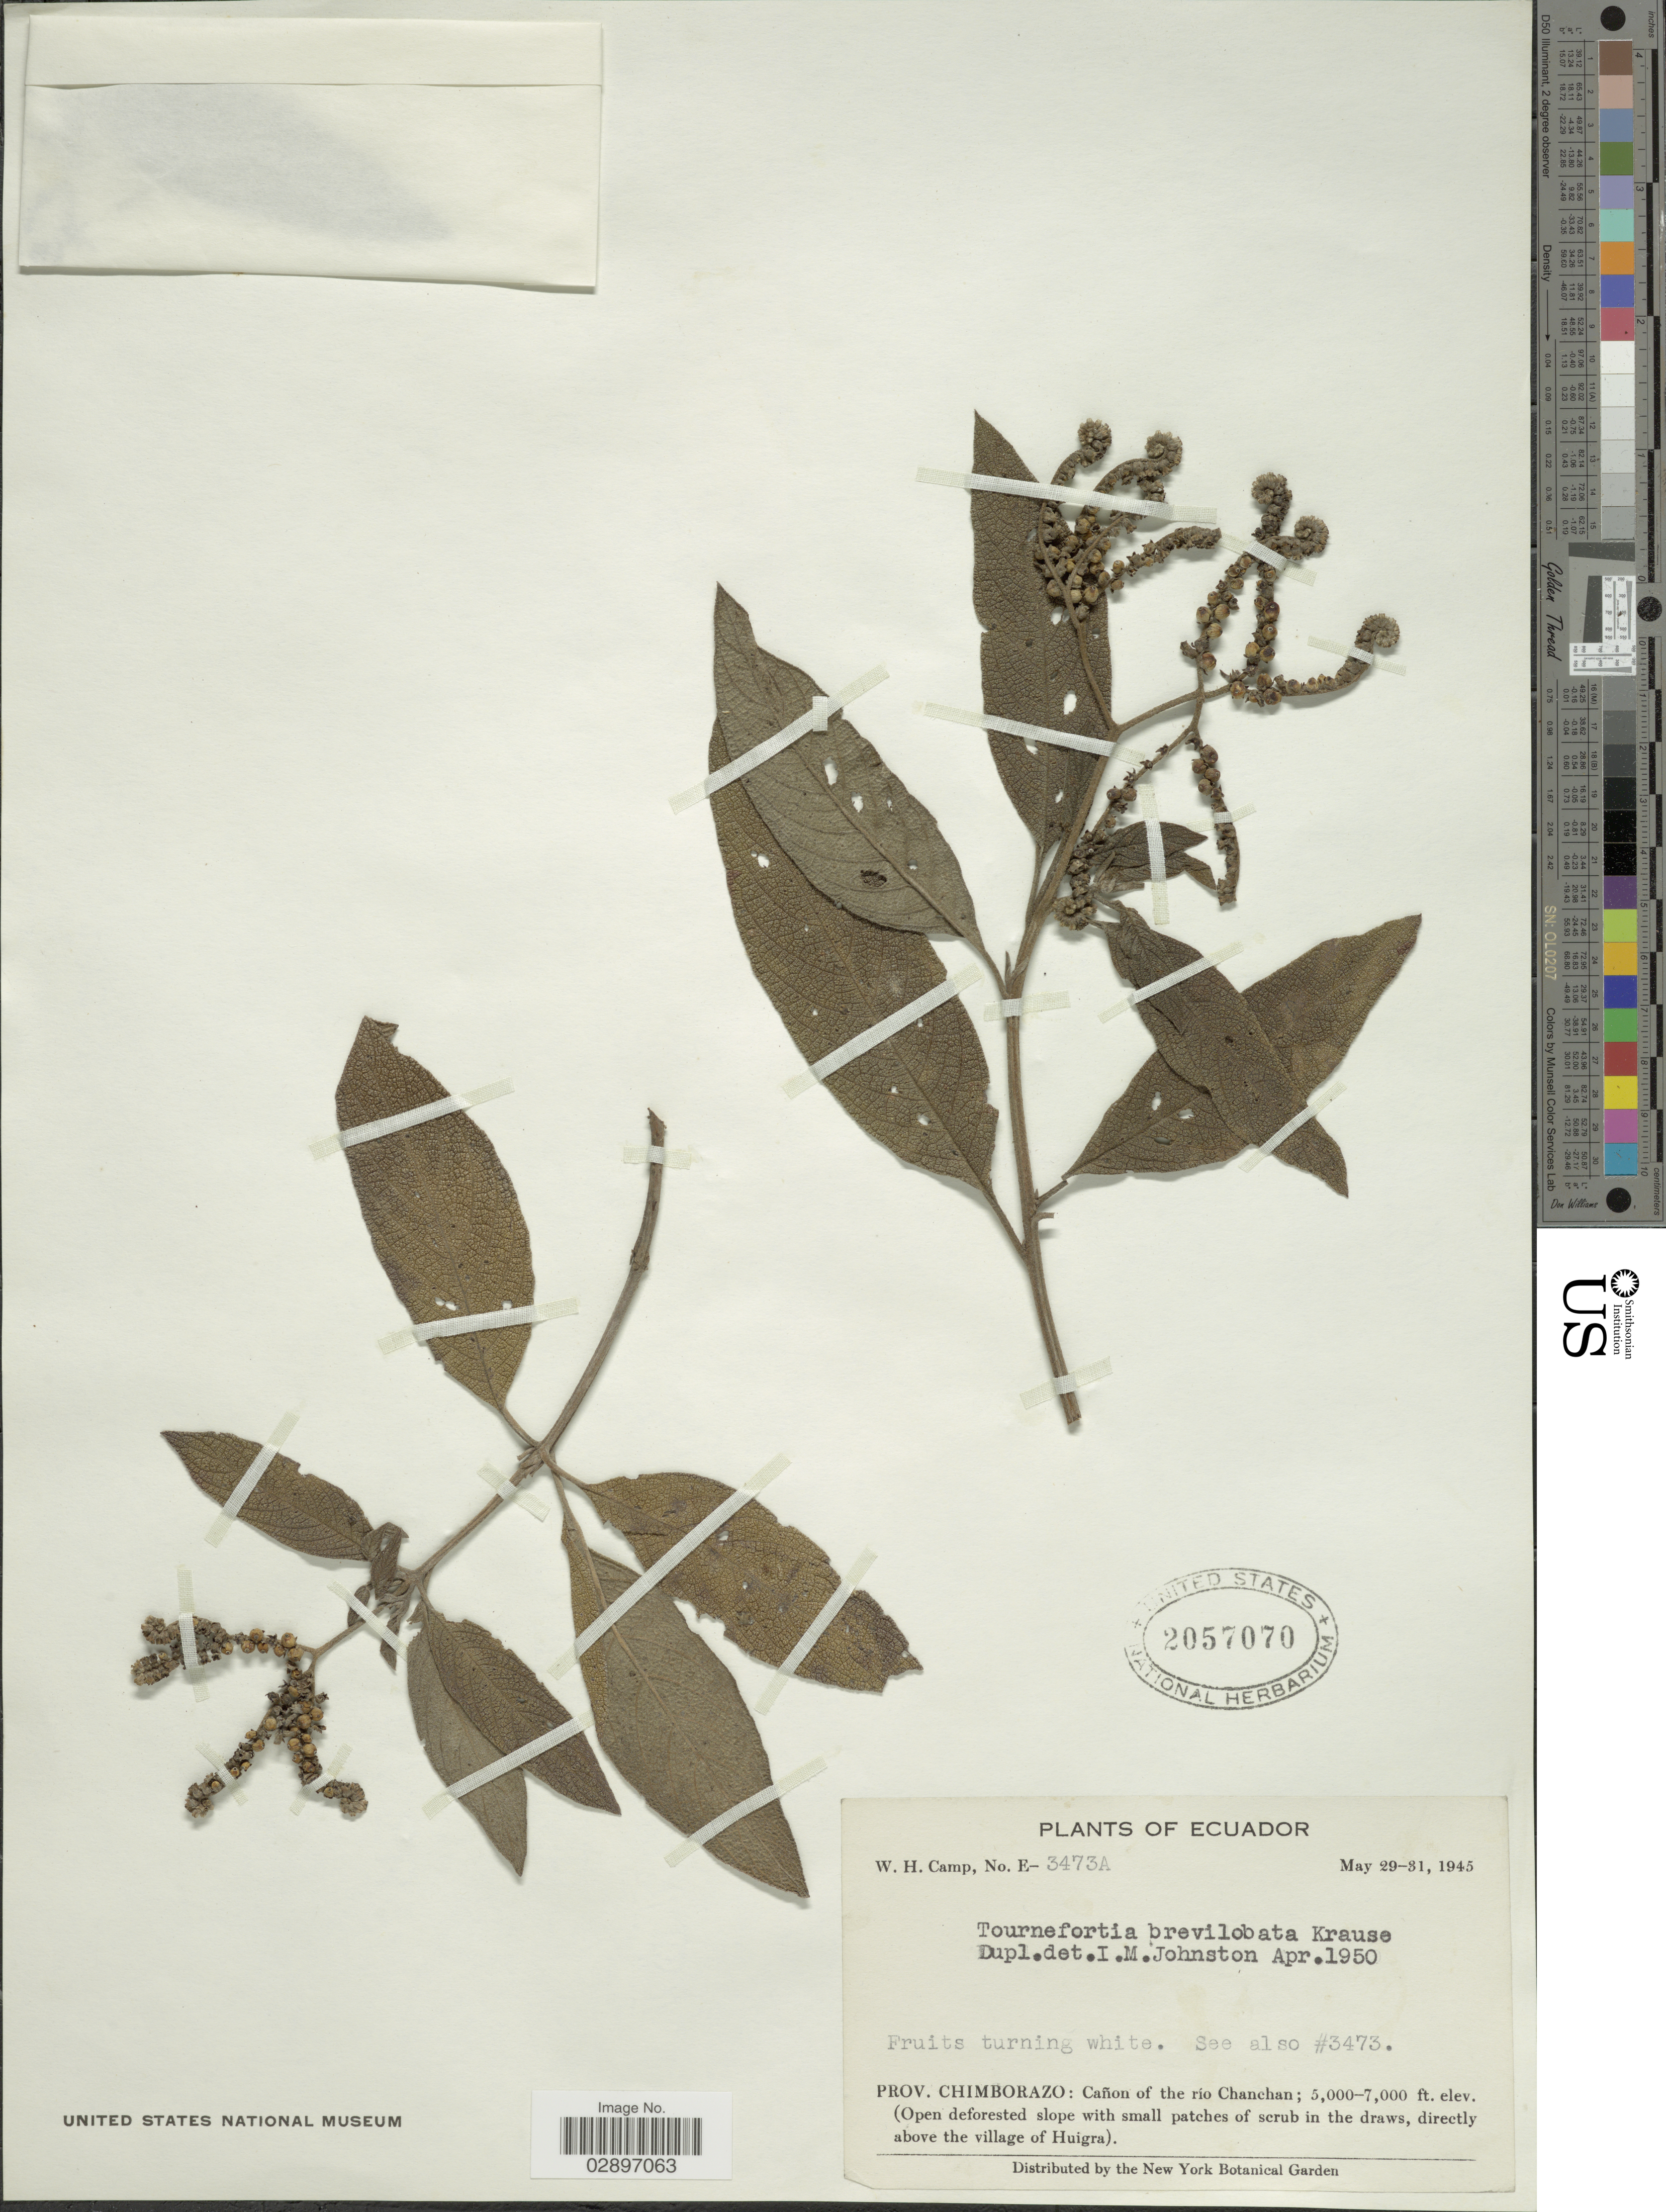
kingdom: Plantae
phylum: Tracheophyta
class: Magnoliopsida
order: Boraginales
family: Heliotropiaceae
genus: Tournefortia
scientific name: Tournefortia brevilobata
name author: K. Krause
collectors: W. H. Camp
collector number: E-3473A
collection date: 1945-05-29/1945-05-31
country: Ecuador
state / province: Chimborazo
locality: Cañon of the rio Chanchan. (Open deforested slope with small patches of scrub in the draws, directly above the village of Huigra).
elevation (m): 1524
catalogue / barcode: US 2057070